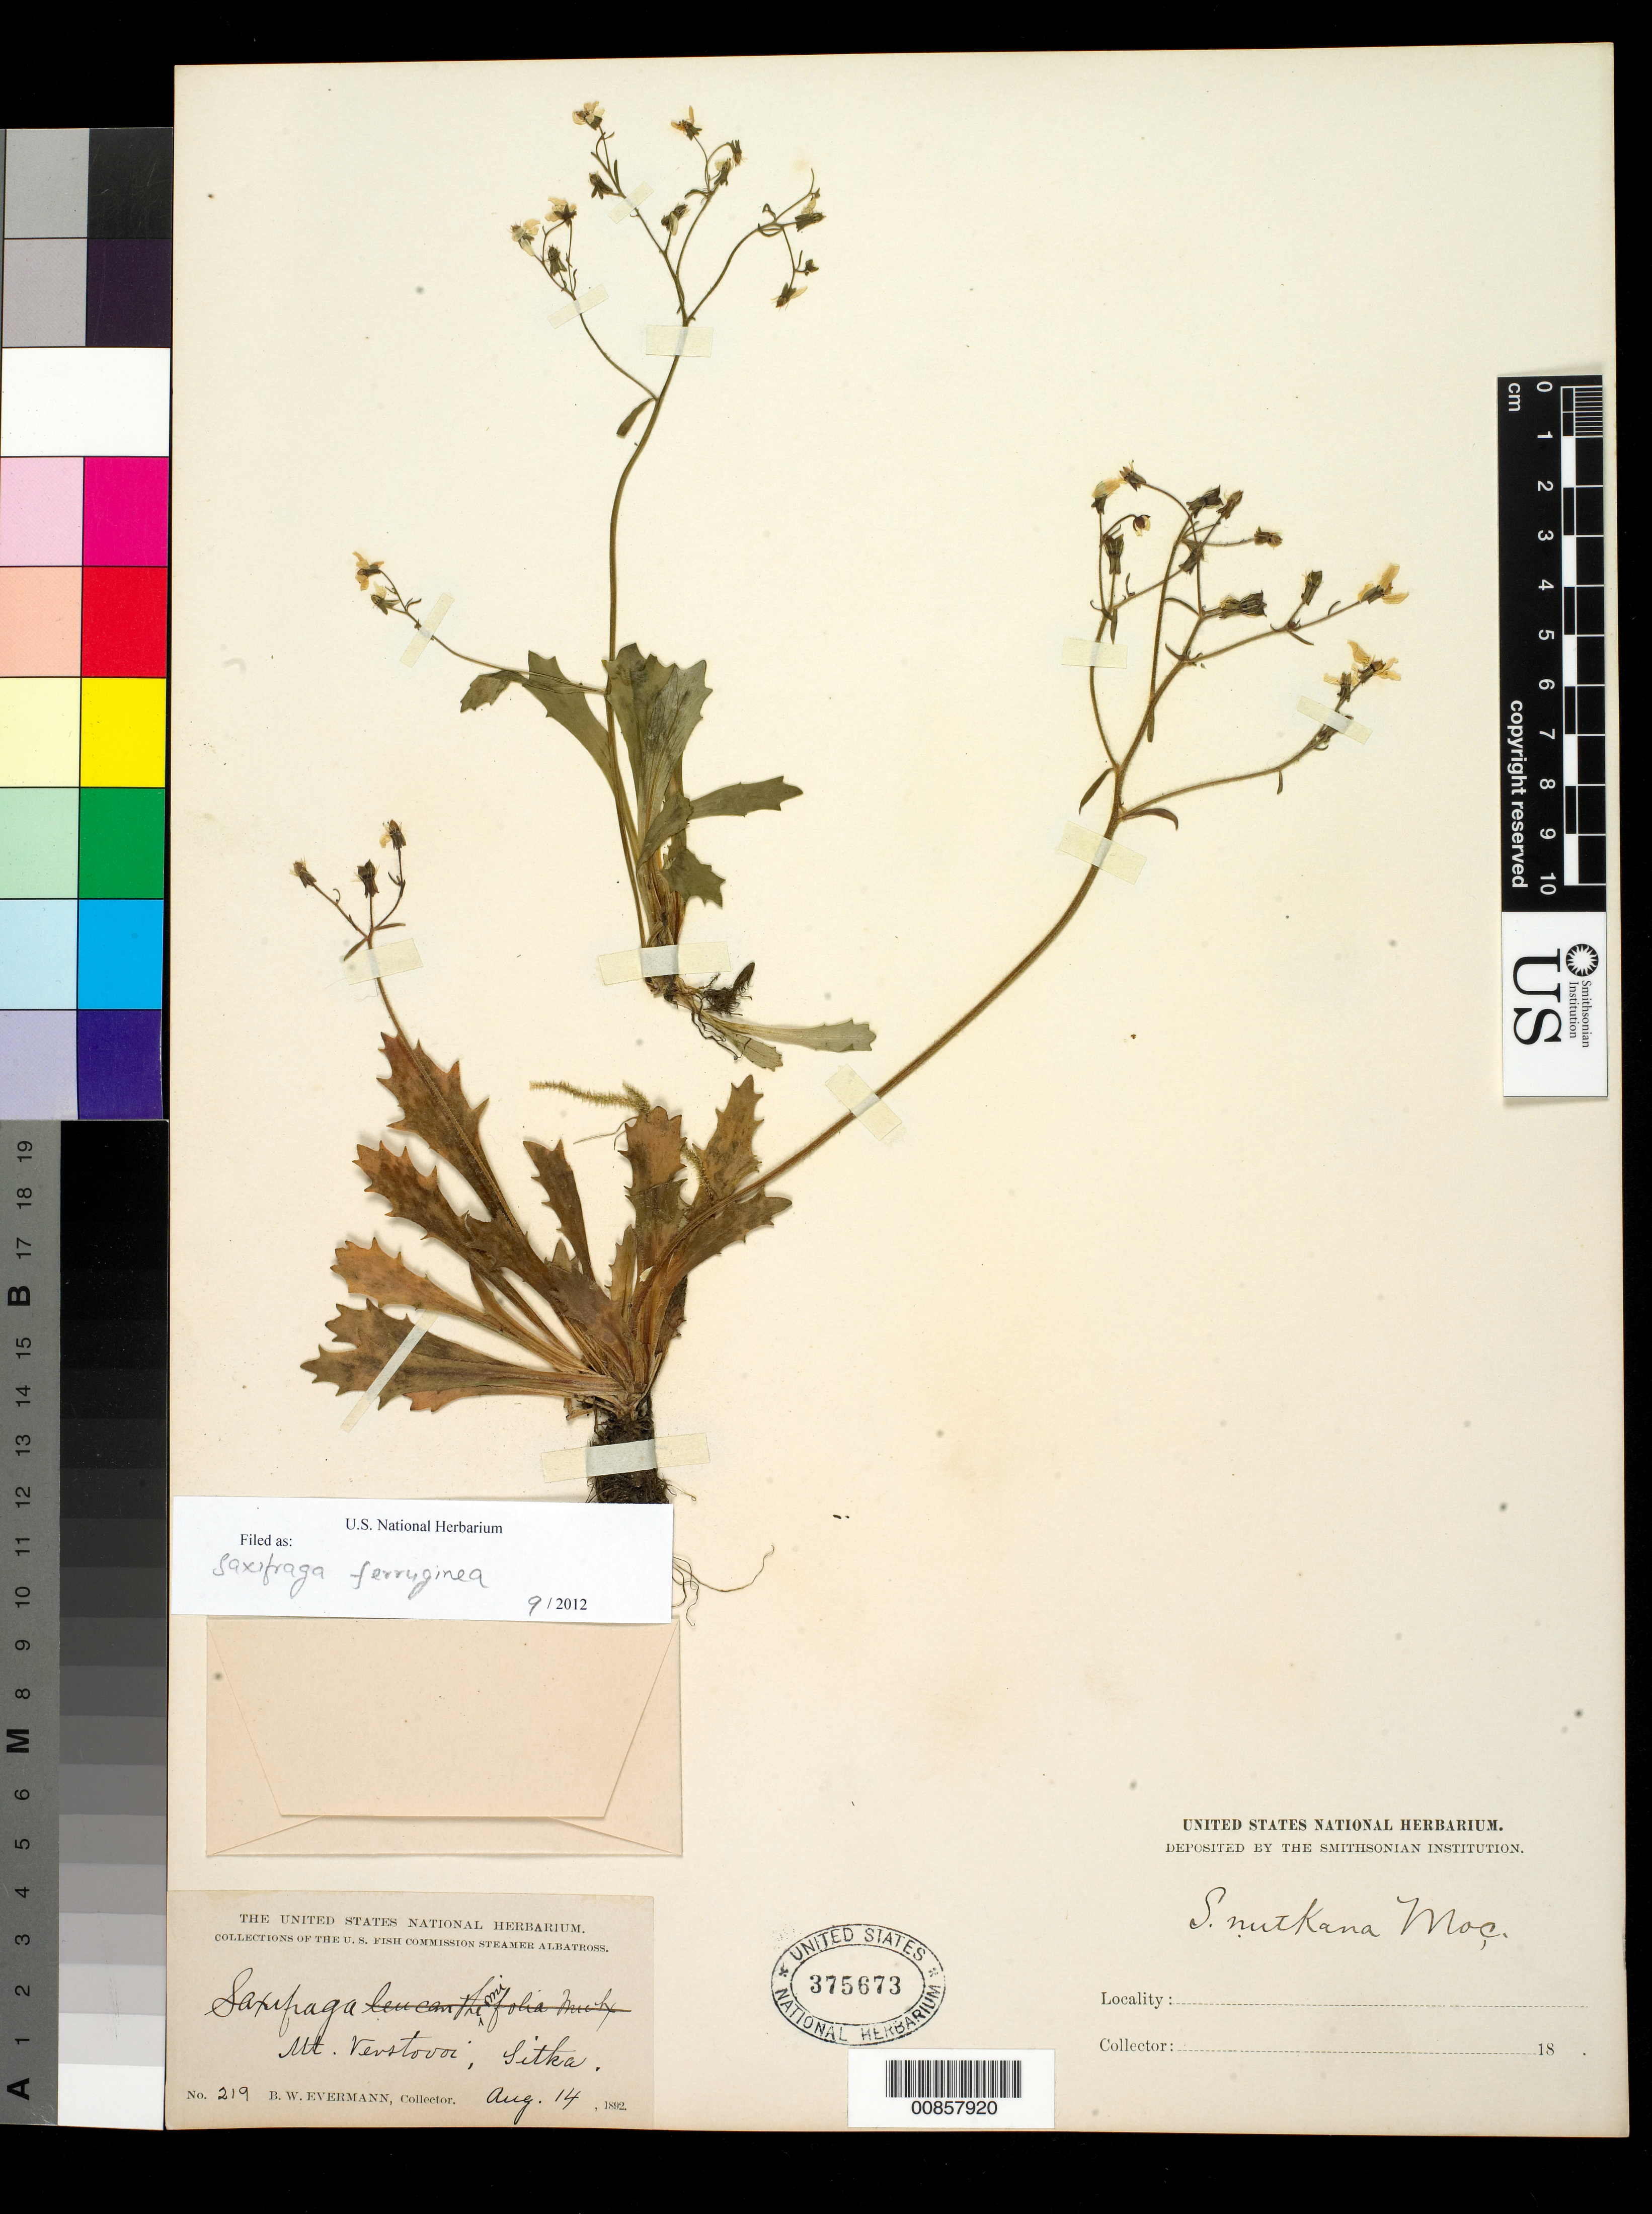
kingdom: Plantae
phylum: Tracheophyta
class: Magnoliopsida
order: Saxifragales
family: Saxifragaceae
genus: Micranthes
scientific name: Micranthes ferruginea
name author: (Graham) Brouillet & Gornall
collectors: B. W. Evermann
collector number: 219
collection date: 1892-08-14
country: United States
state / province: Alaska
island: Baranof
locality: Mt. Verstovia, Sitka.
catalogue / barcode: US 375673